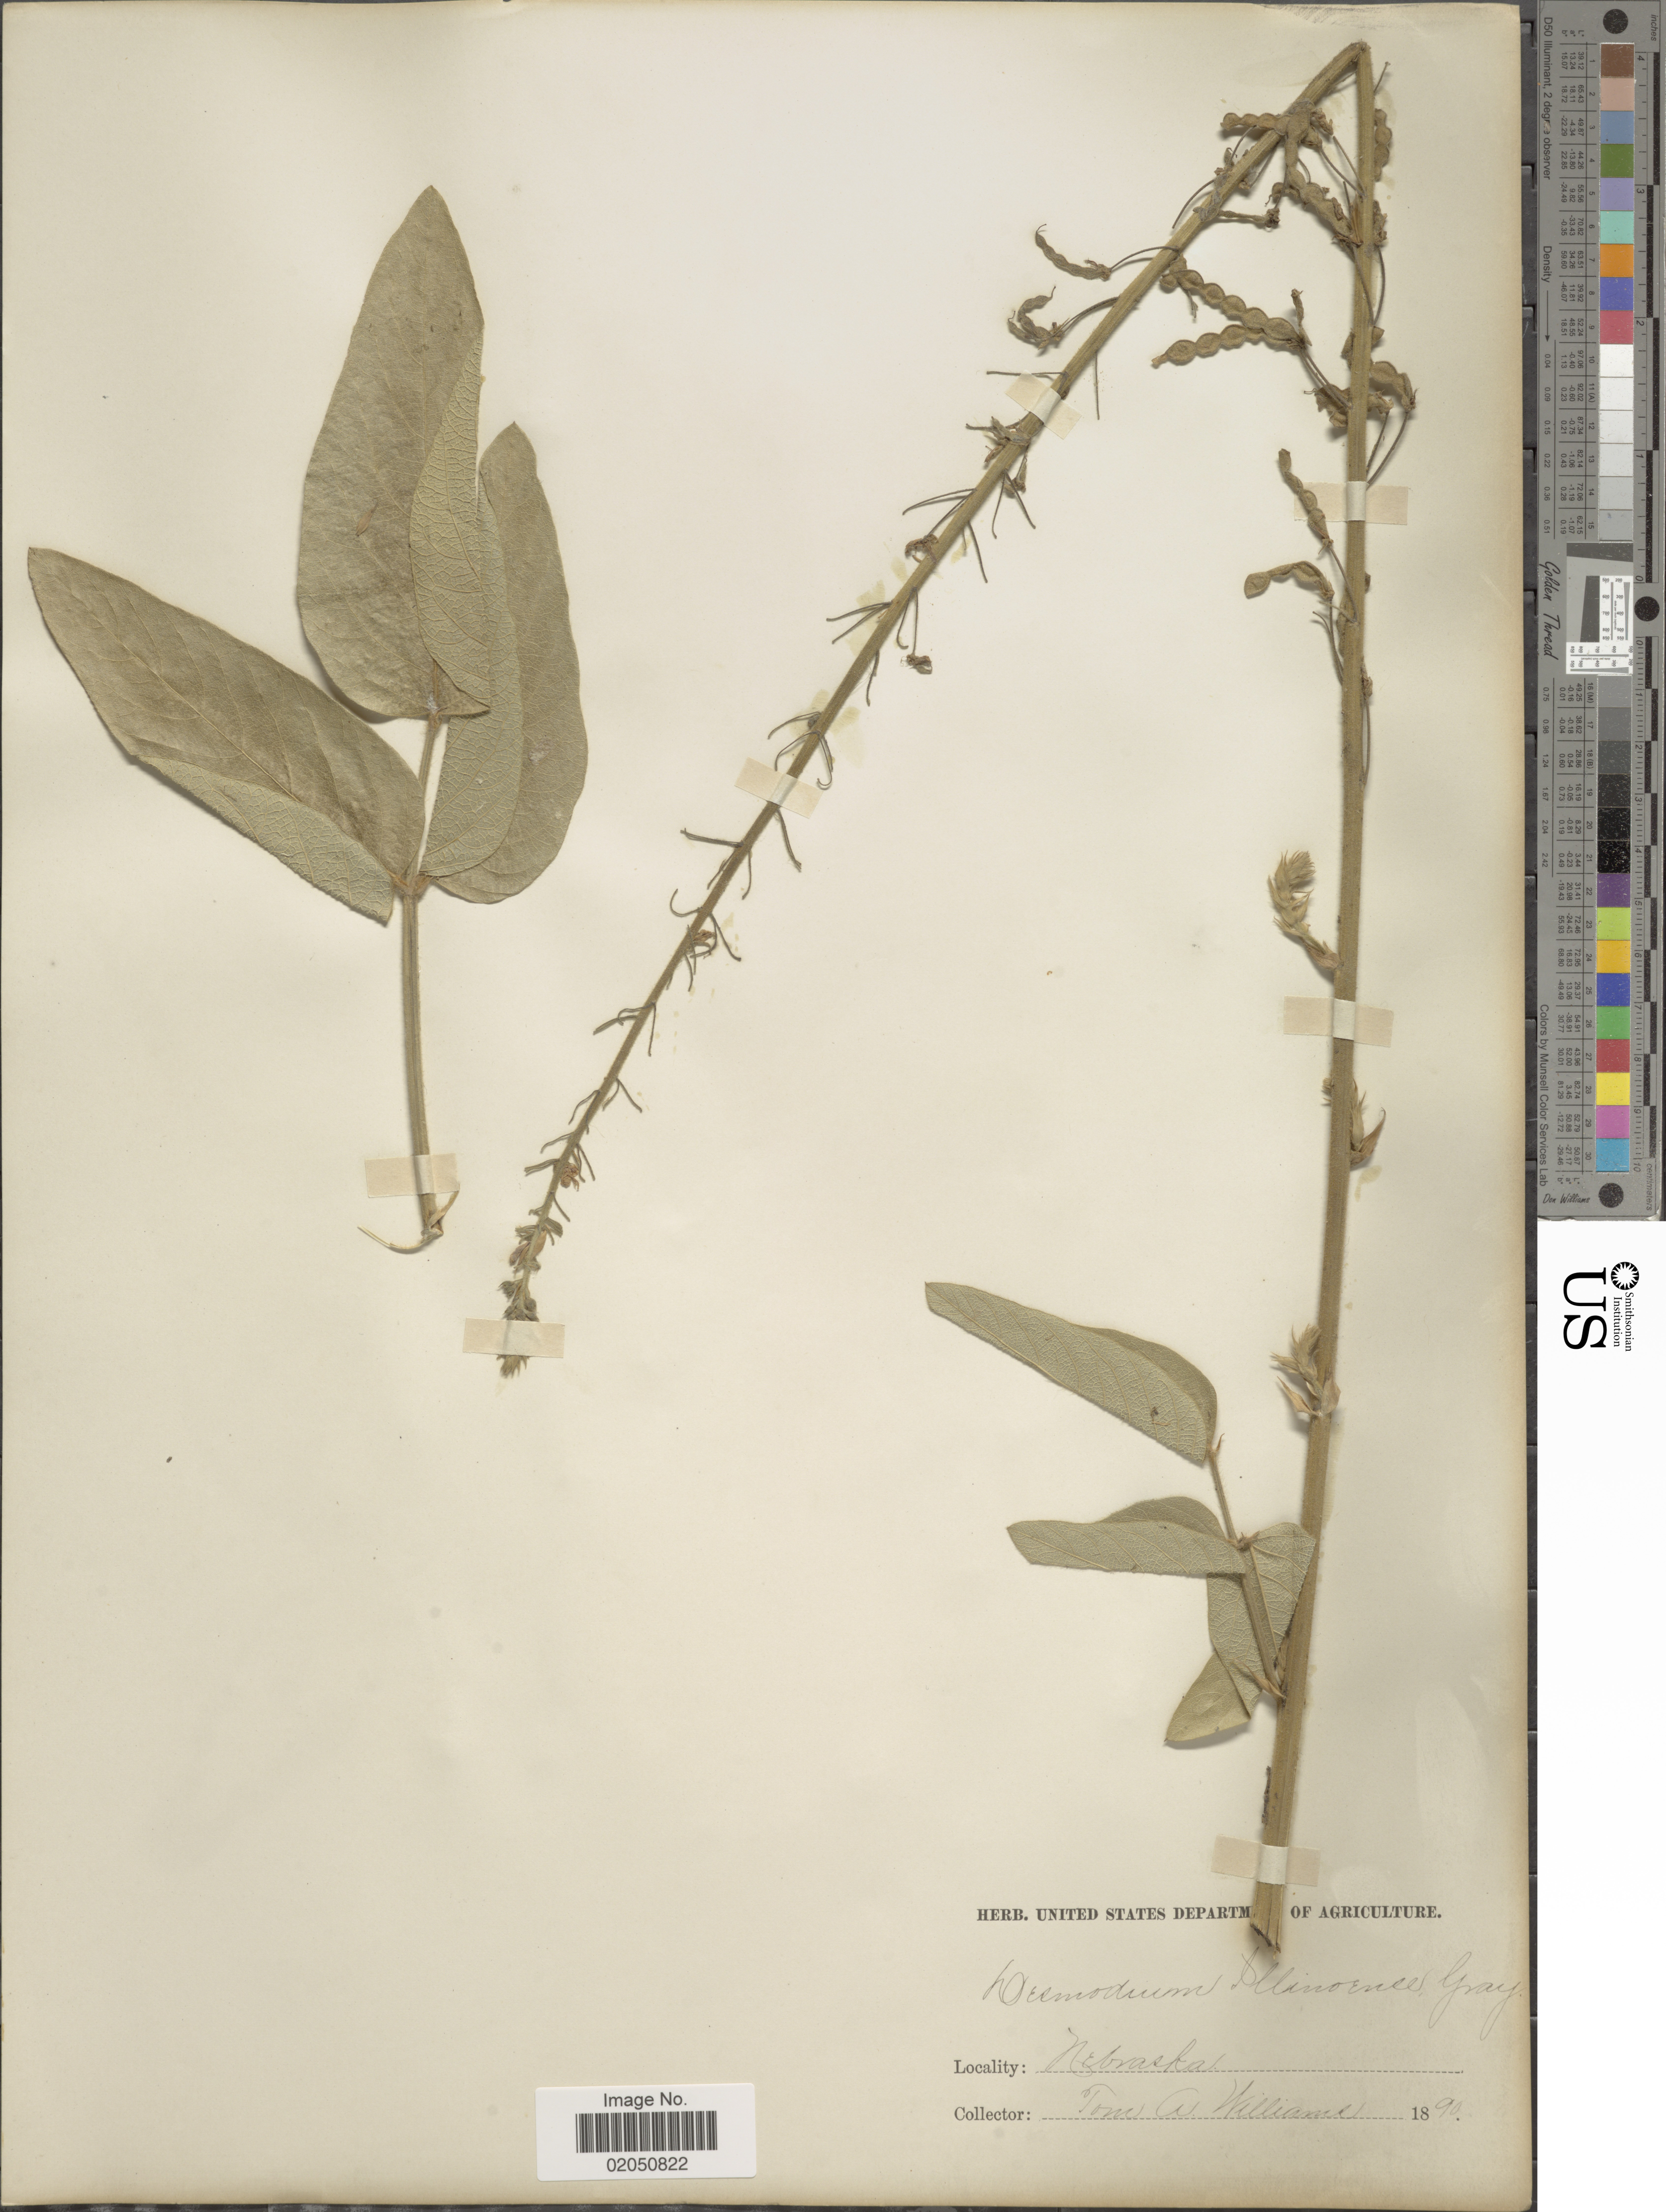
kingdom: Plantae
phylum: Tracheophyta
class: Magnoliopsida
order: Fabales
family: Fabaceae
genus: Desmodium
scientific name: Desmodium illinoense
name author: A. Gray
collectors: T. A. Williams (herbarium)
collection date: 1890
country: United States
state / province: Nebraska